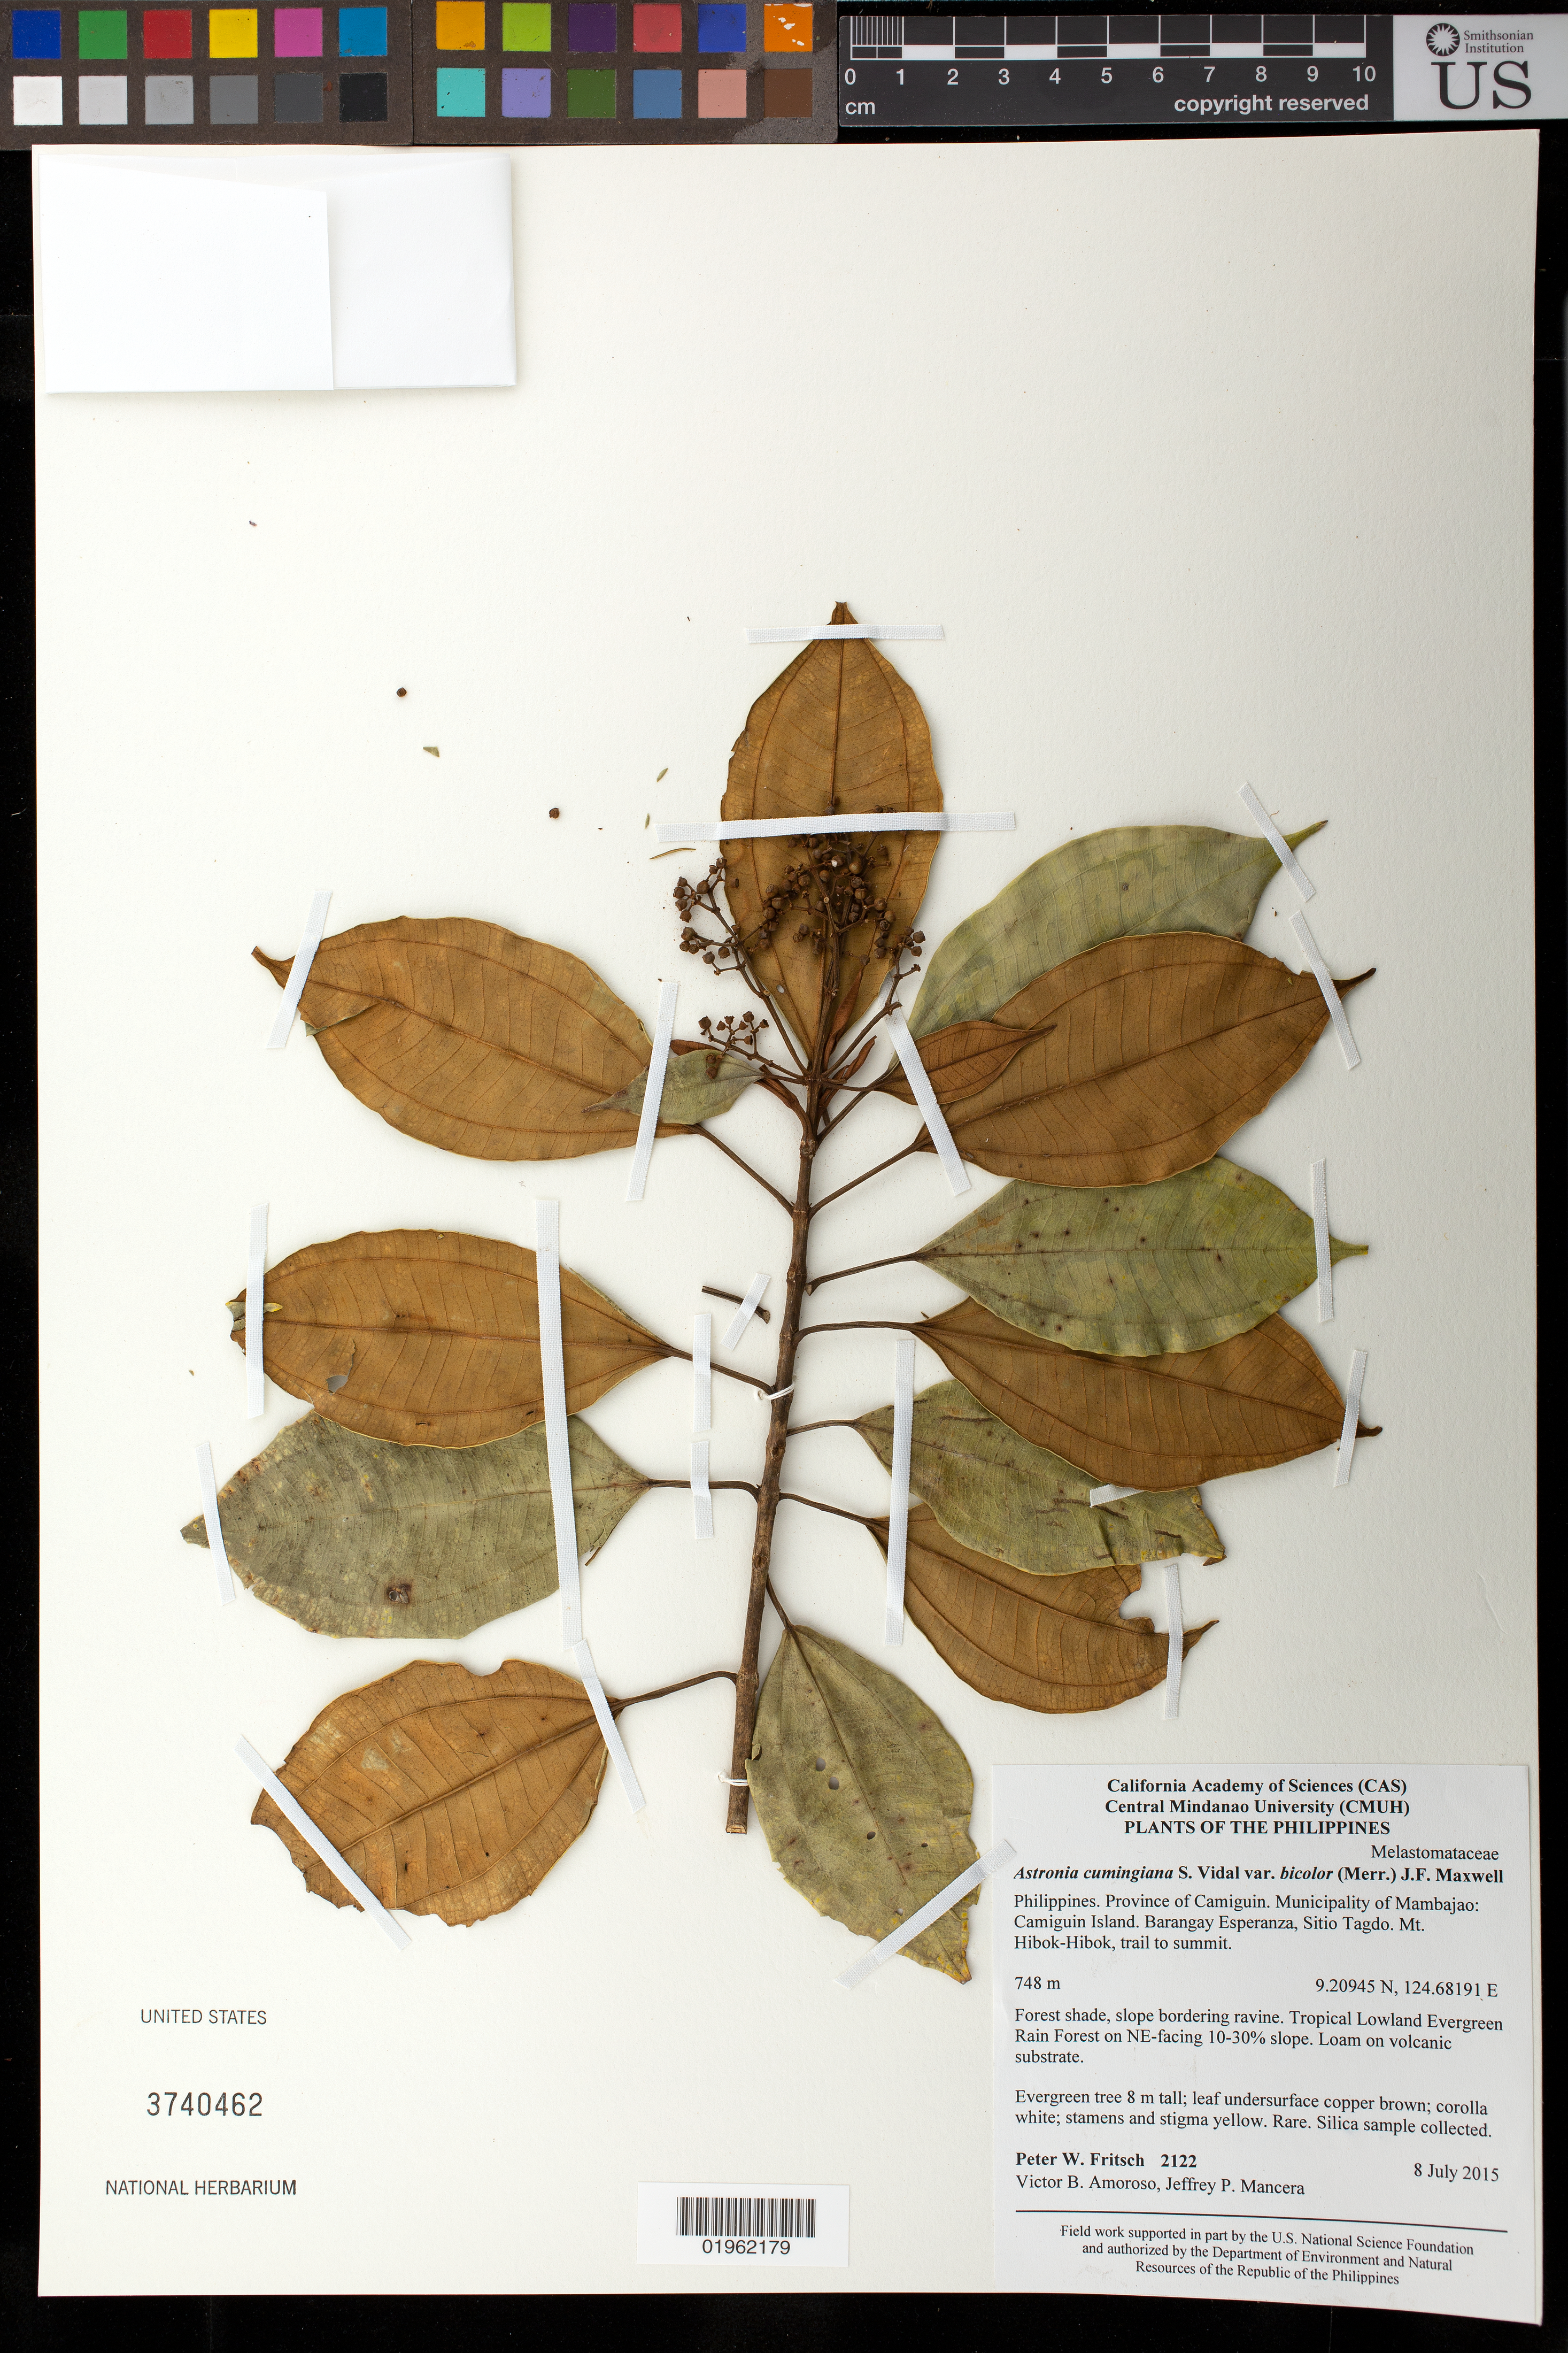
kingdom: Plantae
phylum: Tracheophyta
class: Magnoliopsida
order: Myrtales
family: Melastomataceae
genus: Astronia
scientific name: Astronia cumingiana var. bicolor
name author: S. Vidal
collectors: P. W. Fritsch, V. Amoroso, J. Mancera & J. Opiso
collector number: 2122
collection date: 2015-07-08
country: Philippines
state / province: Northern Mindanao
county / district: Camiguin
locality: Camiguin Island. Barangay Espanza, Sitio Tagdo, Mt. Hibok-Hibok, trail to summit.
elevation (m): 748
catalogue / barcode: US 3740462